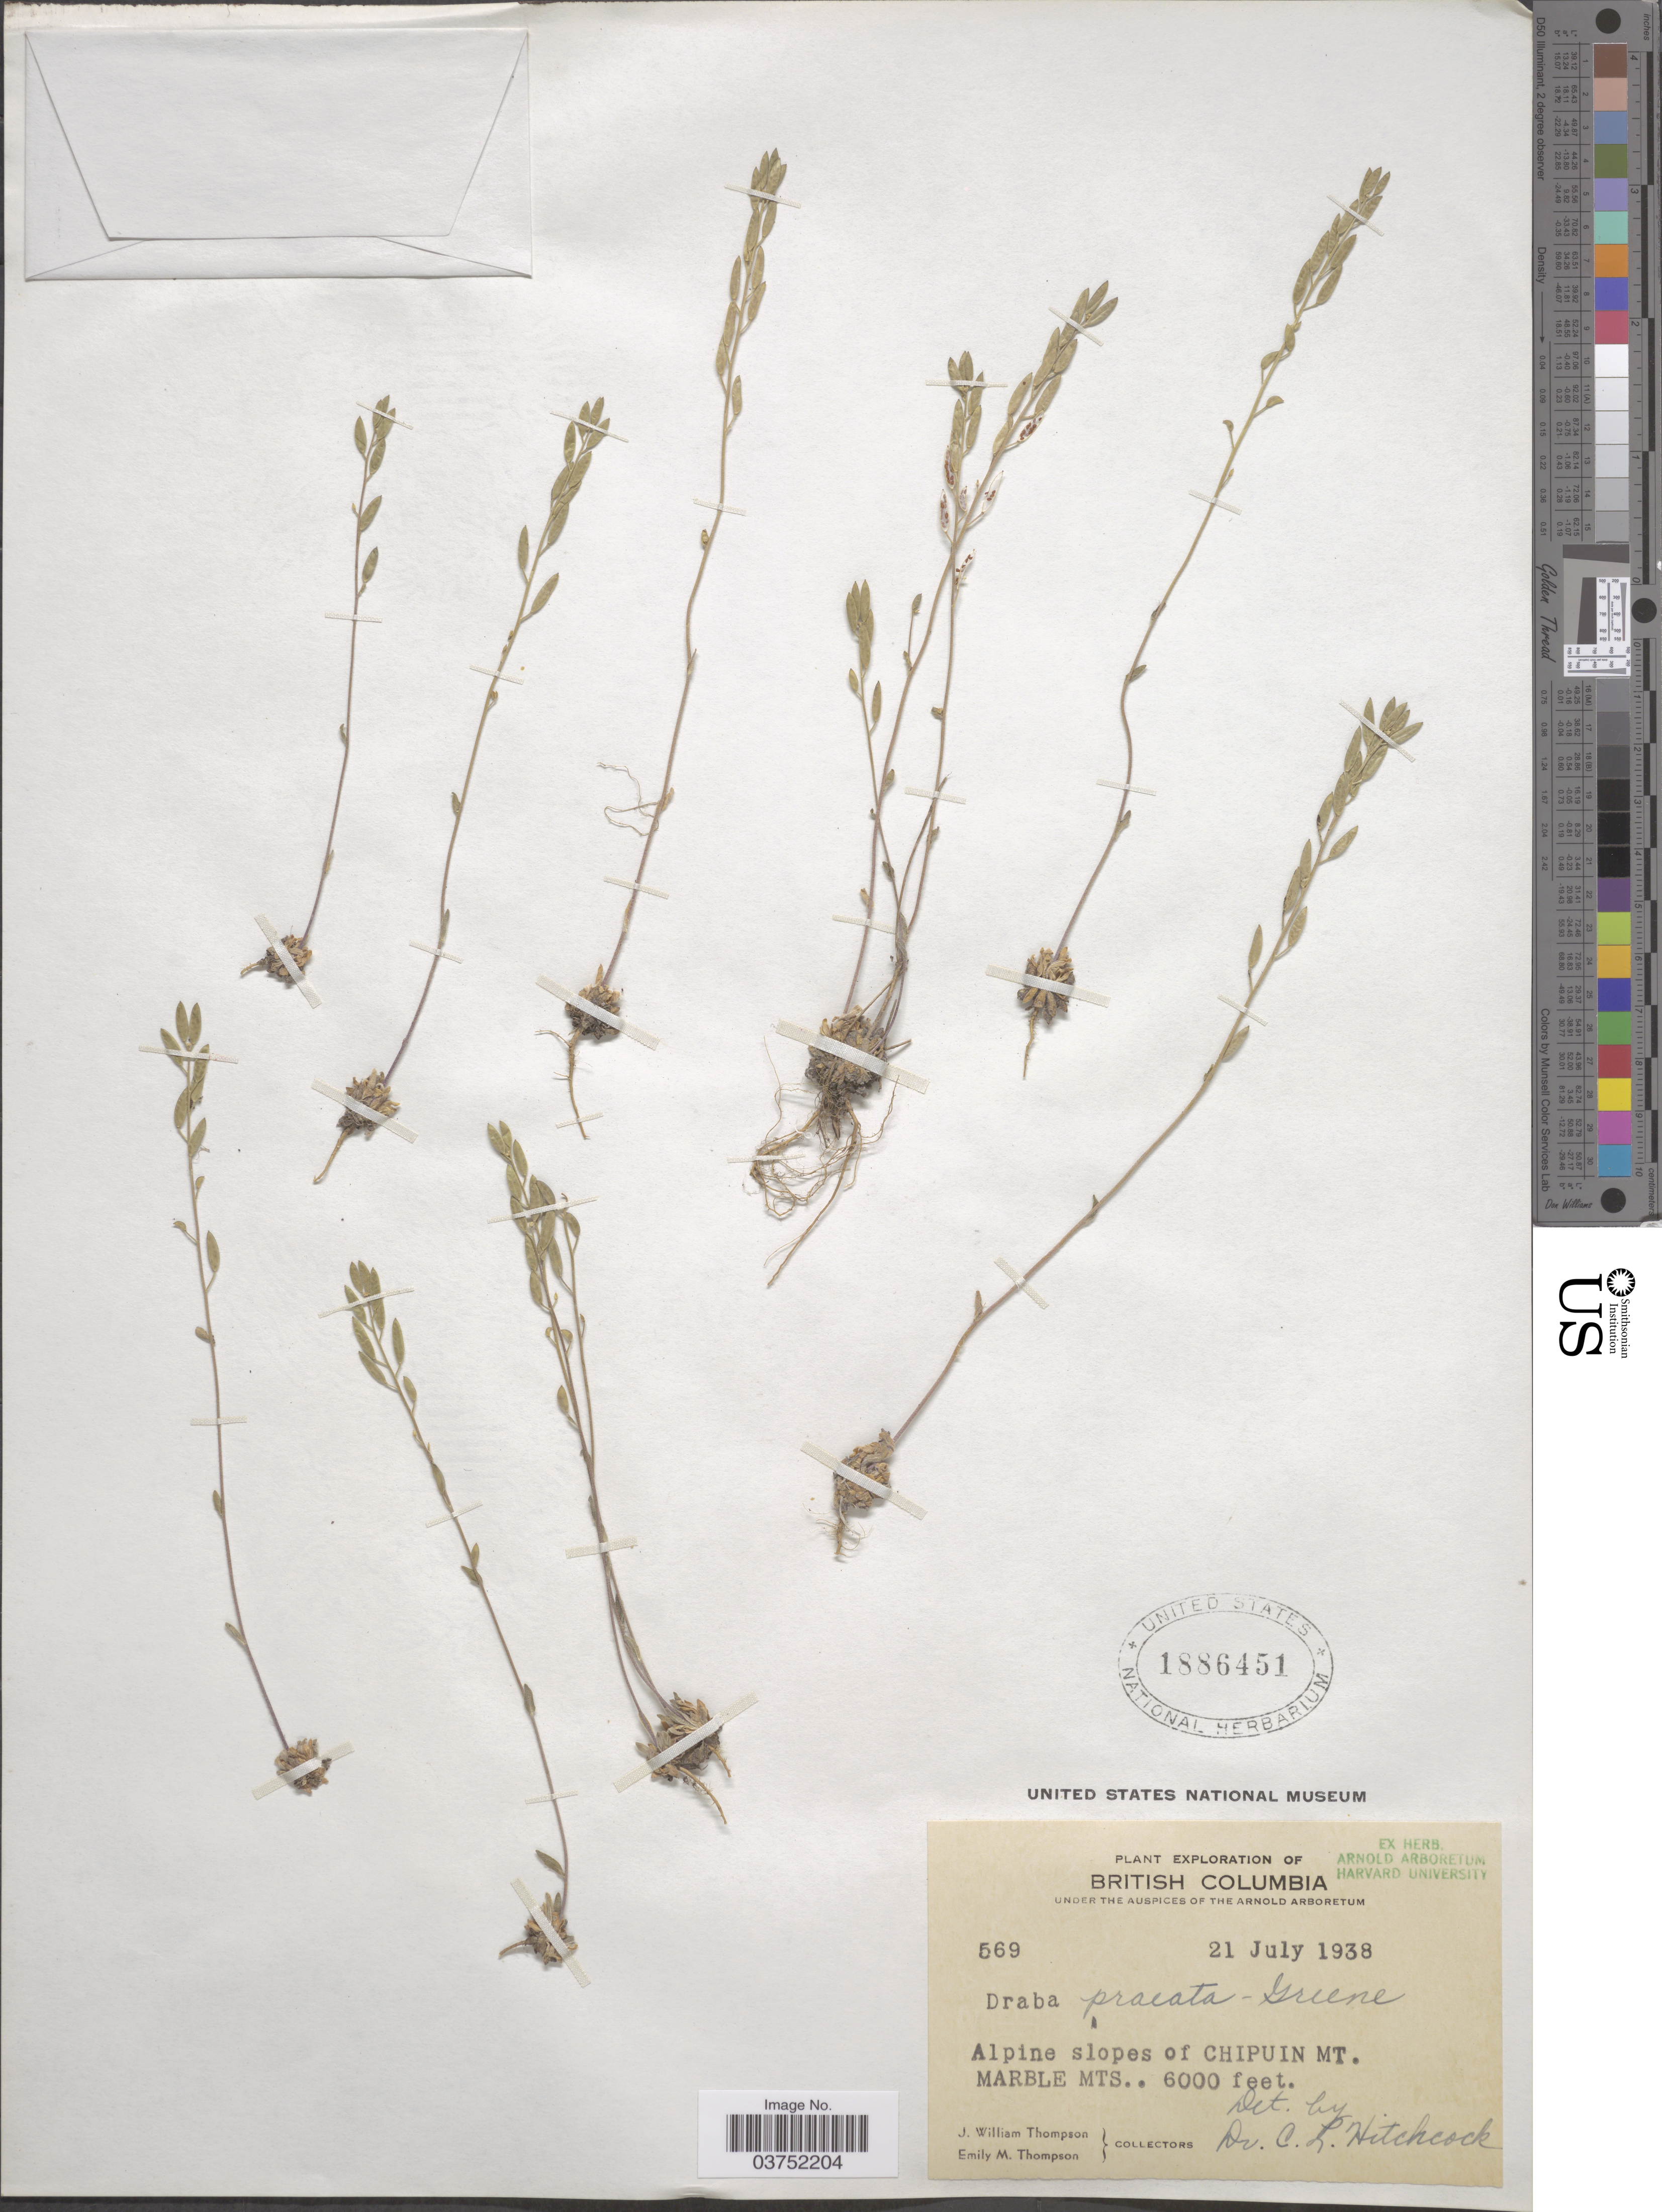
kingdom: Plantae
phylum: Tracheophyta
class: Magnoliopsida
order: Brassicales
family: Brassicaceae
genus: Draba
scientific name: Draba praealta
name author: Greene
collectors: J. W. Thompson & E. M. Thompson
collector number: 569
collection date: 1938-07-21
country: Canada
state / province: British Columbia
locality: Alpine slopes of Chipuin Mt. Marble Mts.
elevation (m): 1829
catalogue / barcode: US 1886451